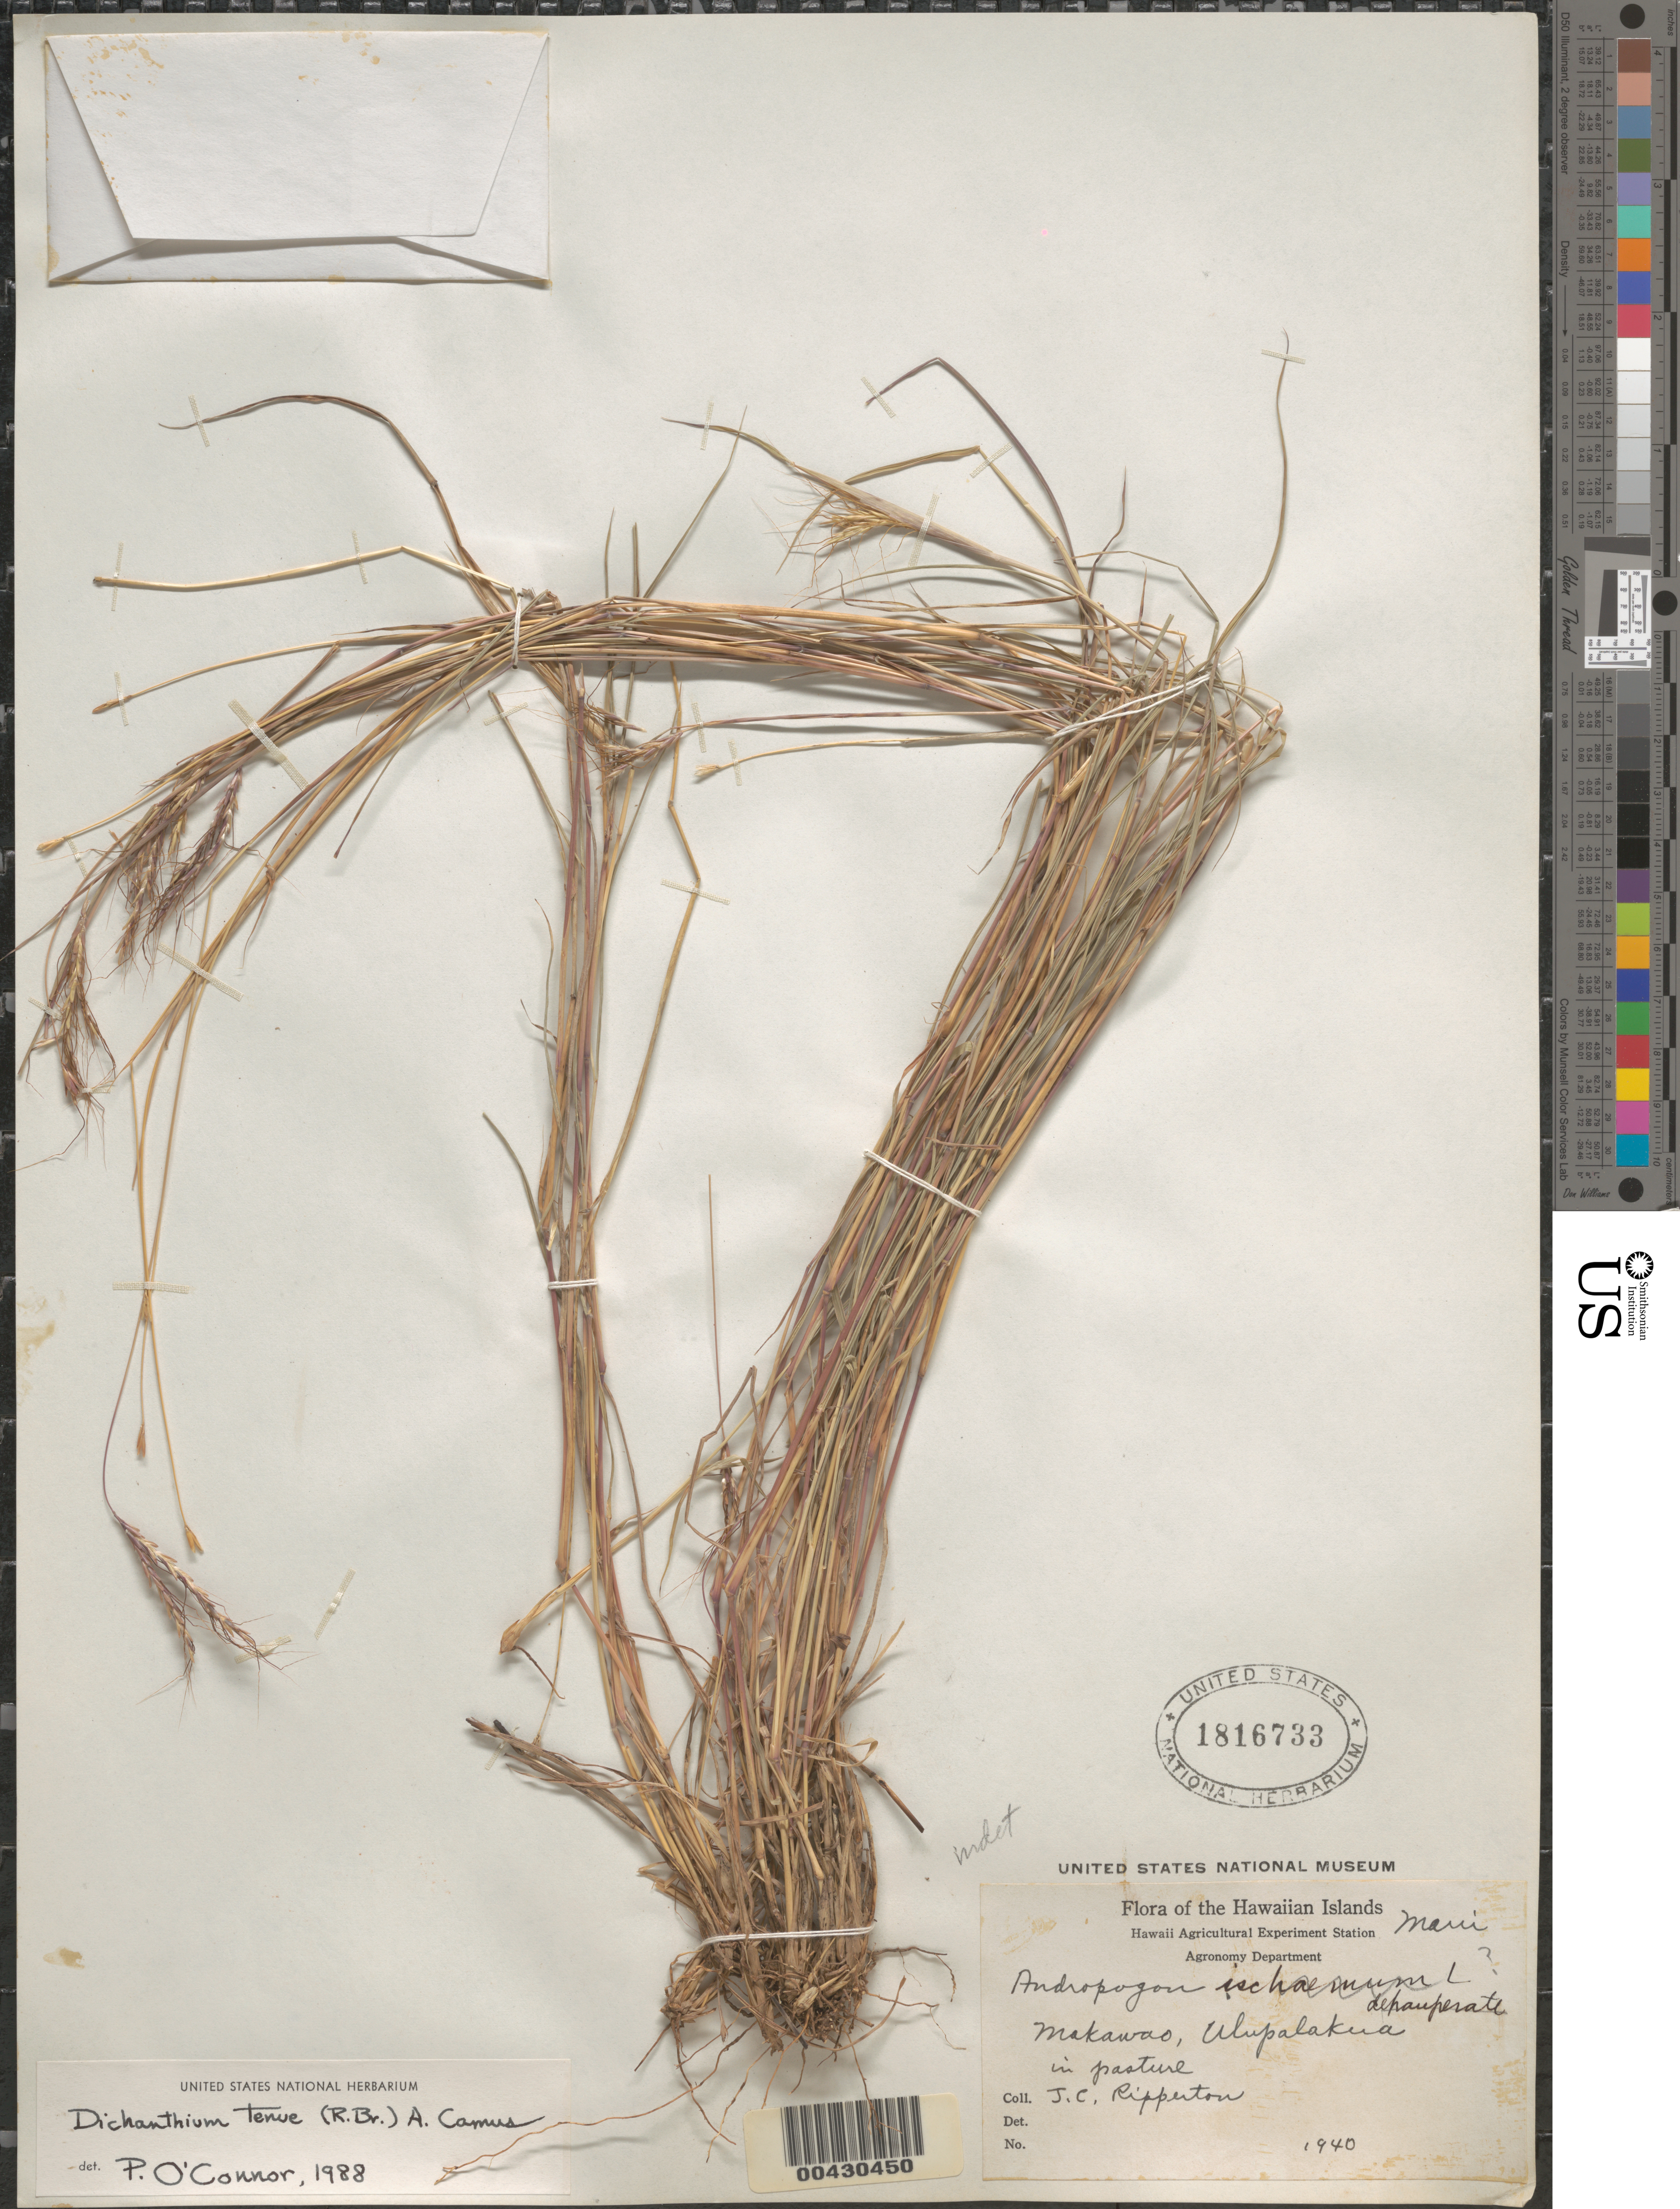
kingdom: Plantae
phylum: Tracheophyta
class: Liliopsida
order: Poales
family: Poaceae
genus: Dichanthium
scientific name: Dichanthium tenue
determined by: O'Connor, P.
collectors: J. Ripperton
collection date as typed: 1940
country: United States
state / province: Hawaii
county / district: Maui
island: Maui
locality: Makawao, Ulupalakua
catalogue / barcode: US 1816733